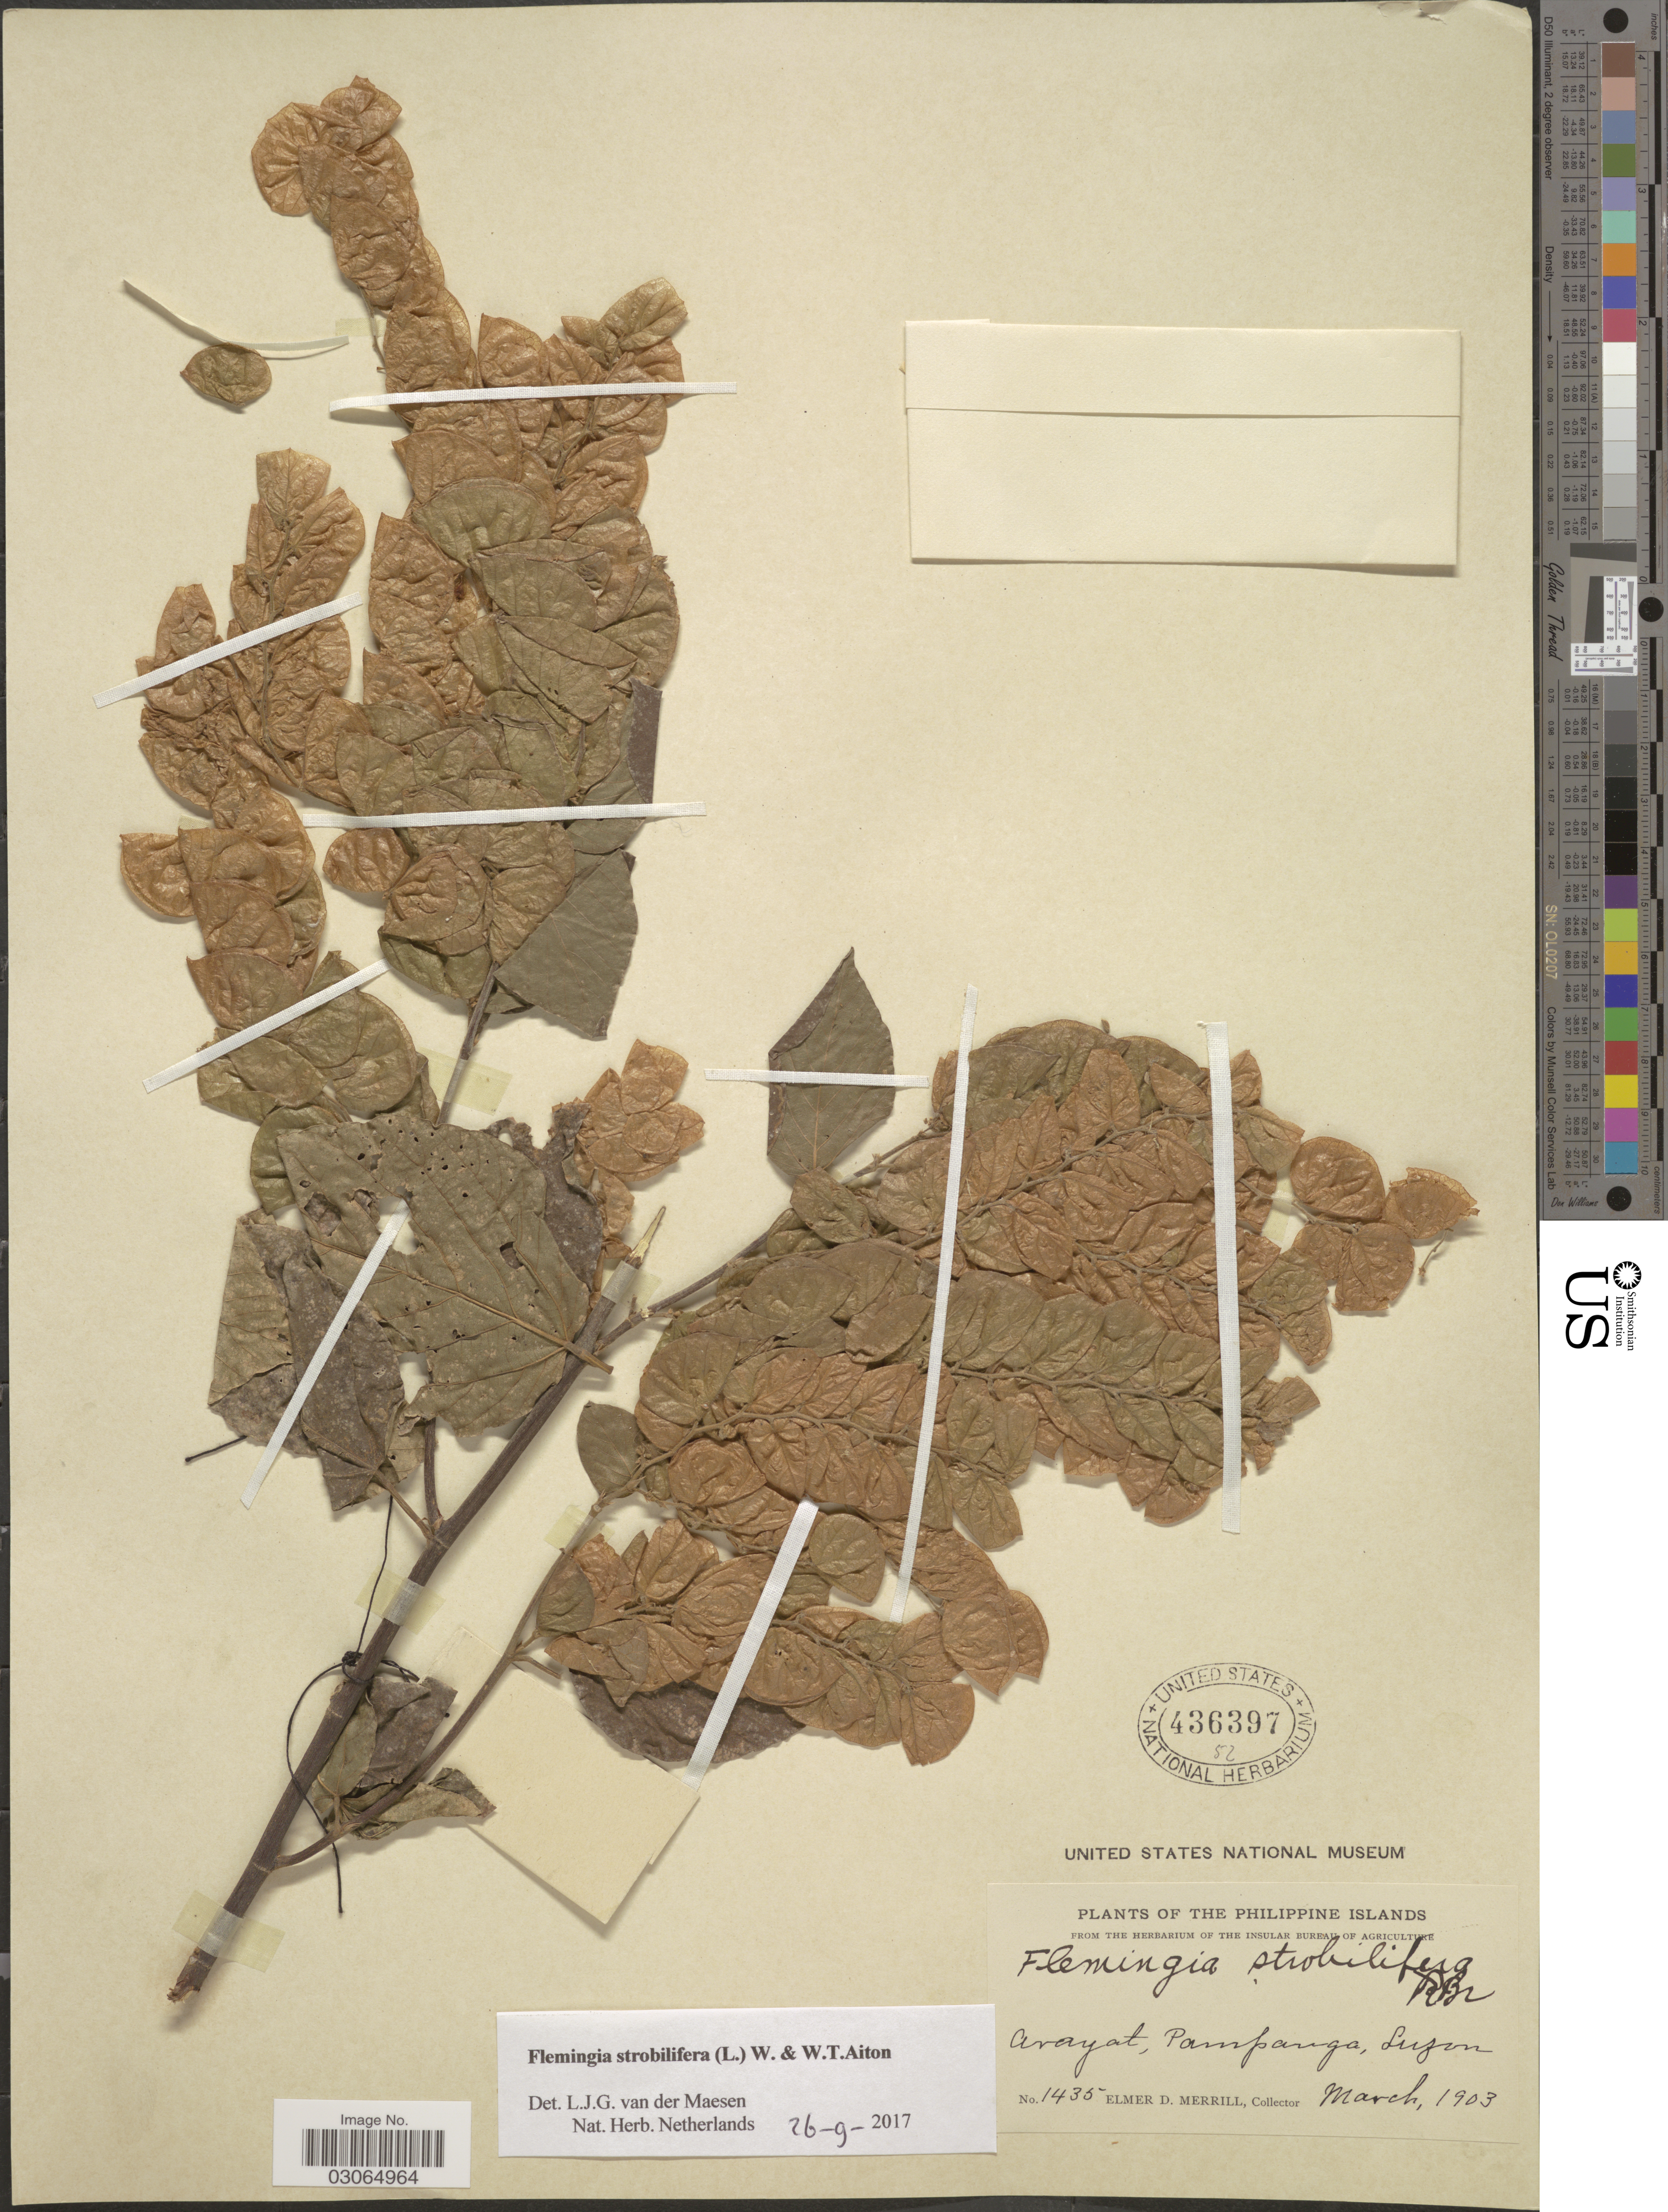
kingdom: Plantae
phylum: Tracheophyta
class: Magnoliopsida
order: Fabales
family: Fabaceae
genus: Flemingia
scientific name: Flemingia strobilifera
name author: (L.) W.T. Aiton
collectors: E. D. Merrill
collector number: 1435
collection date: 1903-03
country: Philippines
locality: Arayat, Pampanga, Luzon.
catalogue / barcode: US 436397